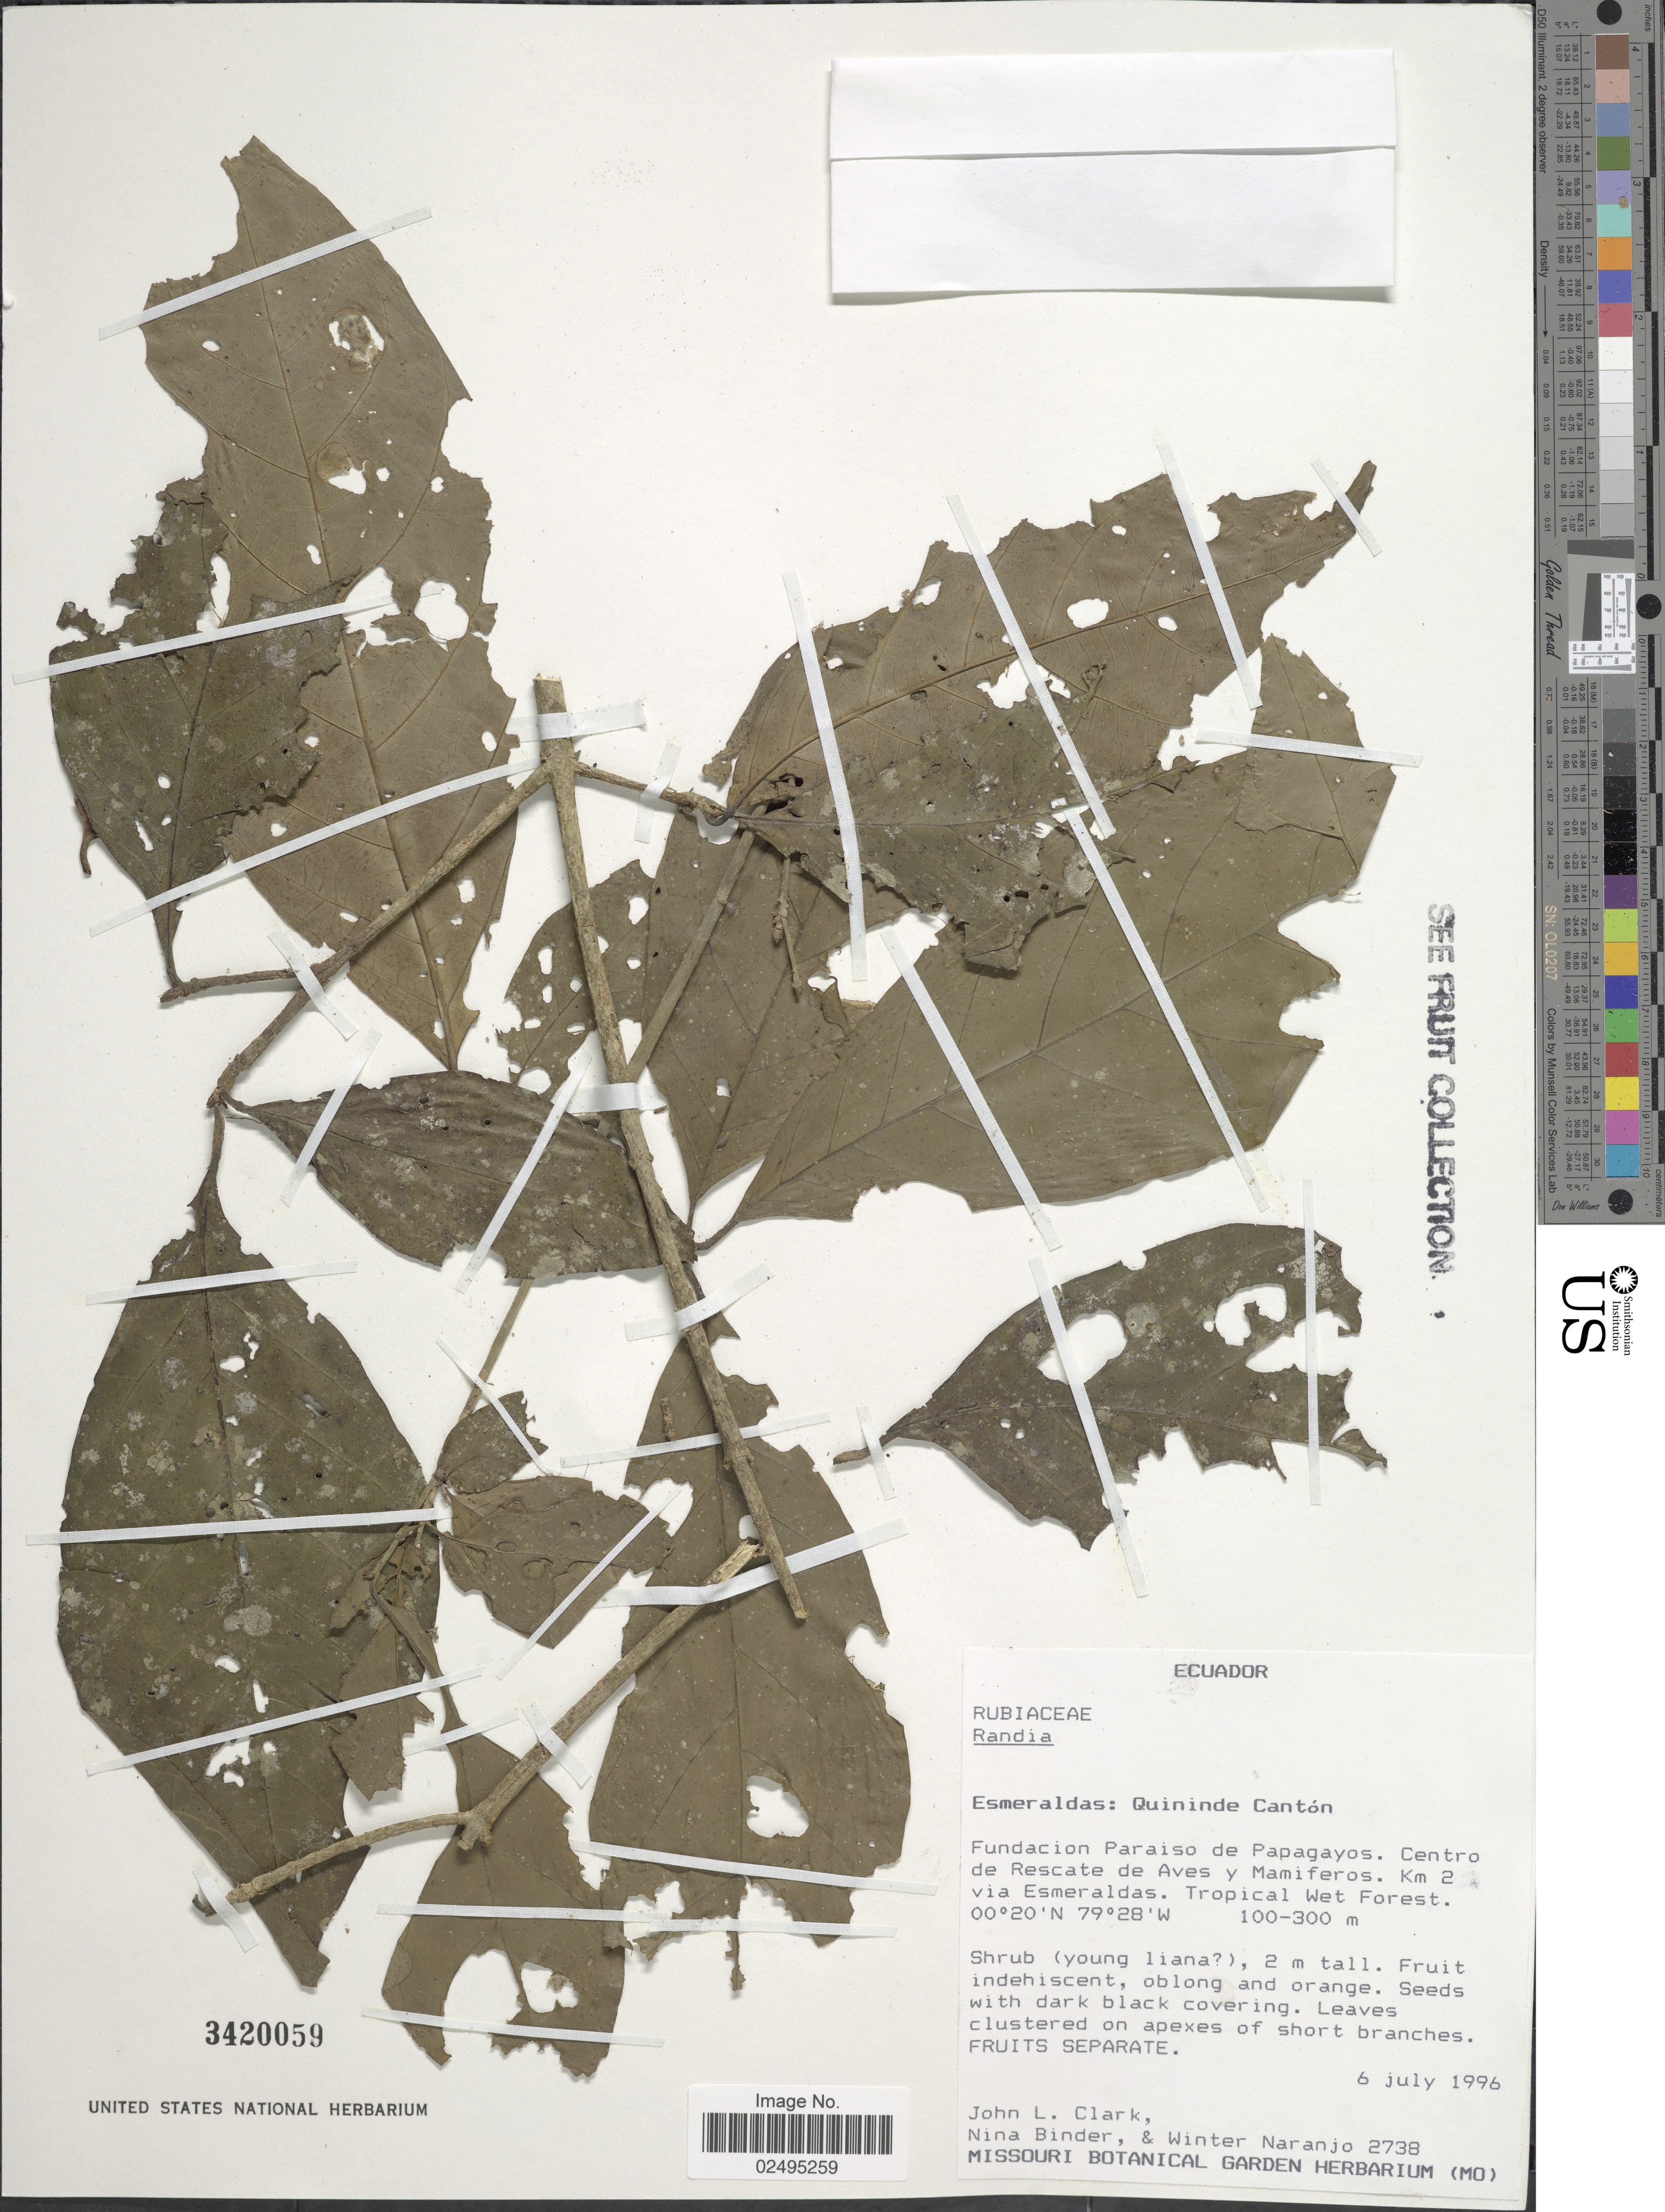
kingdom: Plantae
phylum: Tracheophyta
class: Magnoliopsida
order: Gentianales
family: Rubiaceae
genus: Randia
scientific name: Randia sp.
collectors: J. L. Clark, N. Binder & W. Naranjo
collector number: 2738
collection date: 1996-07-06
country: Ecuador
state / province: Esmeraldas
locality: Esmeraldas: Quininde Canton, Fundacion Paraiso de Papagayos, Centro de Rescate de Aves y Mamiferos, Km 2 via Esmeraldas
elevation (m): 100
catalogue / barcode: US 3420059